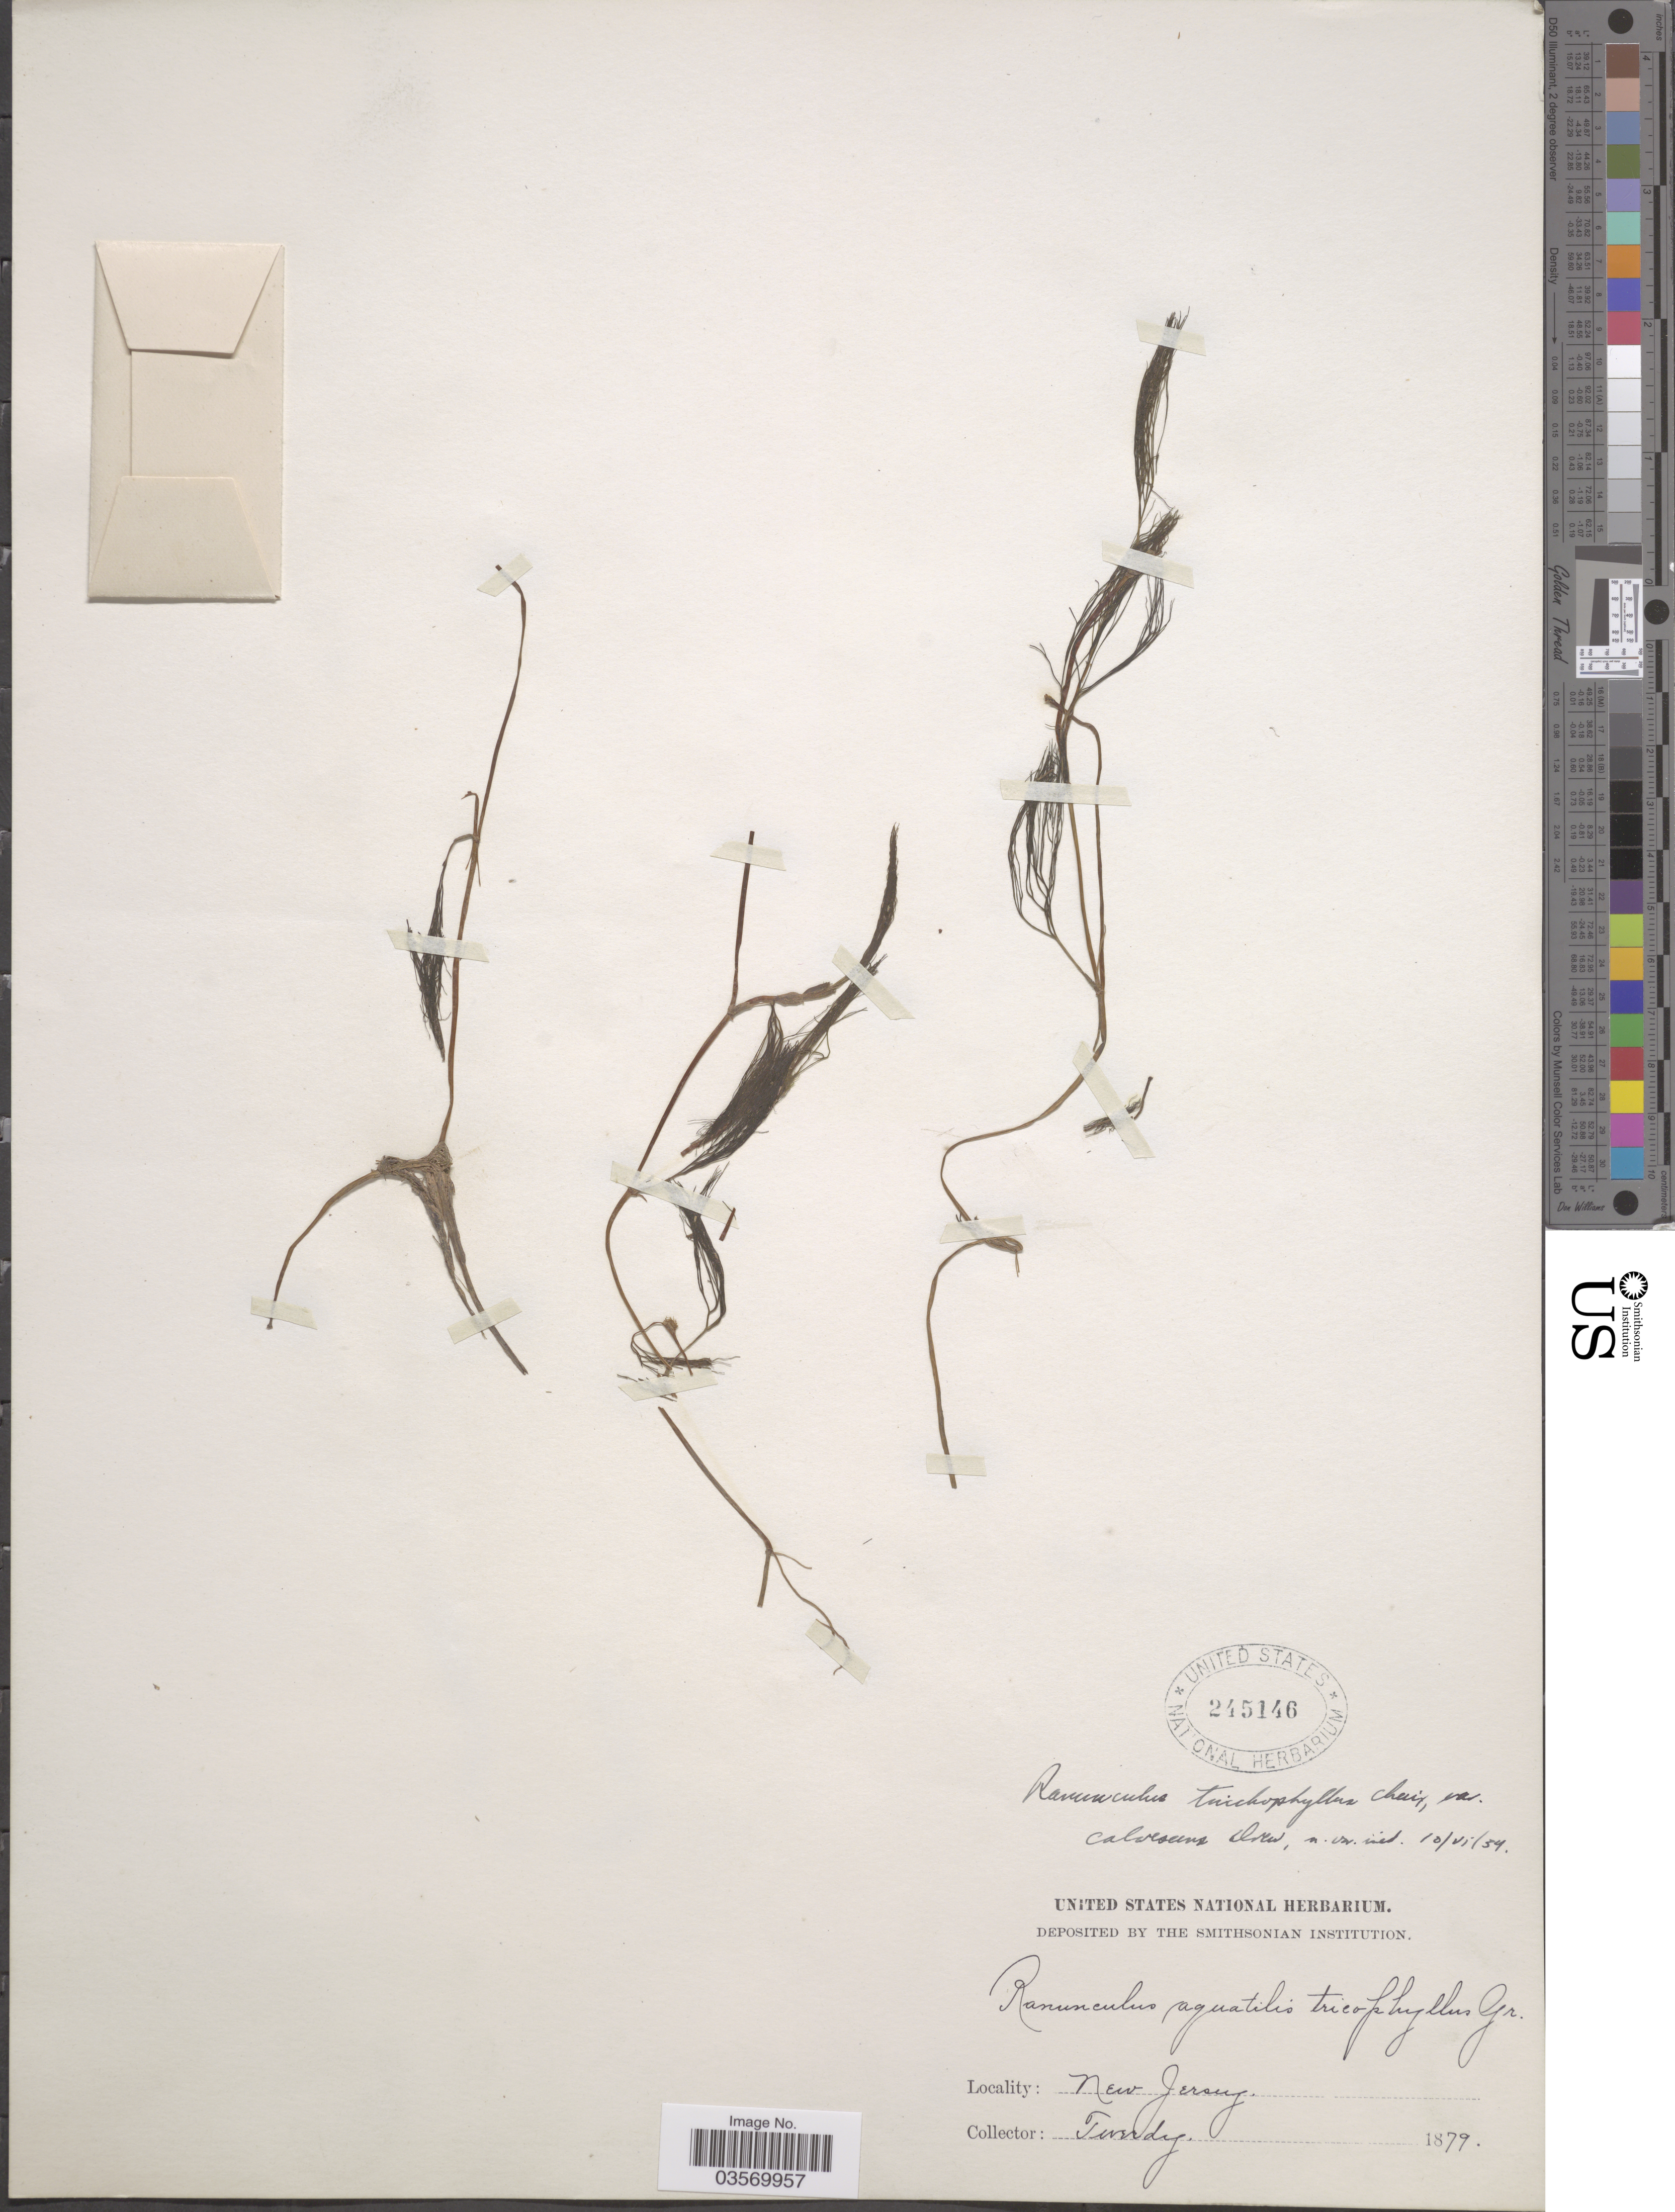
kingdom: Plantae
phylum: Tracheophyta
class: Magnoliopsida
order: Ranunculales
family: Ranunculaceae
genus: Ranunculus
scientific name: Ranunculus trichophyllus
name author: Chaix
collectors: Tweedy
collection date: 1879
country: United States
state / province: New Jersey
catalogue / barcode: US 245146